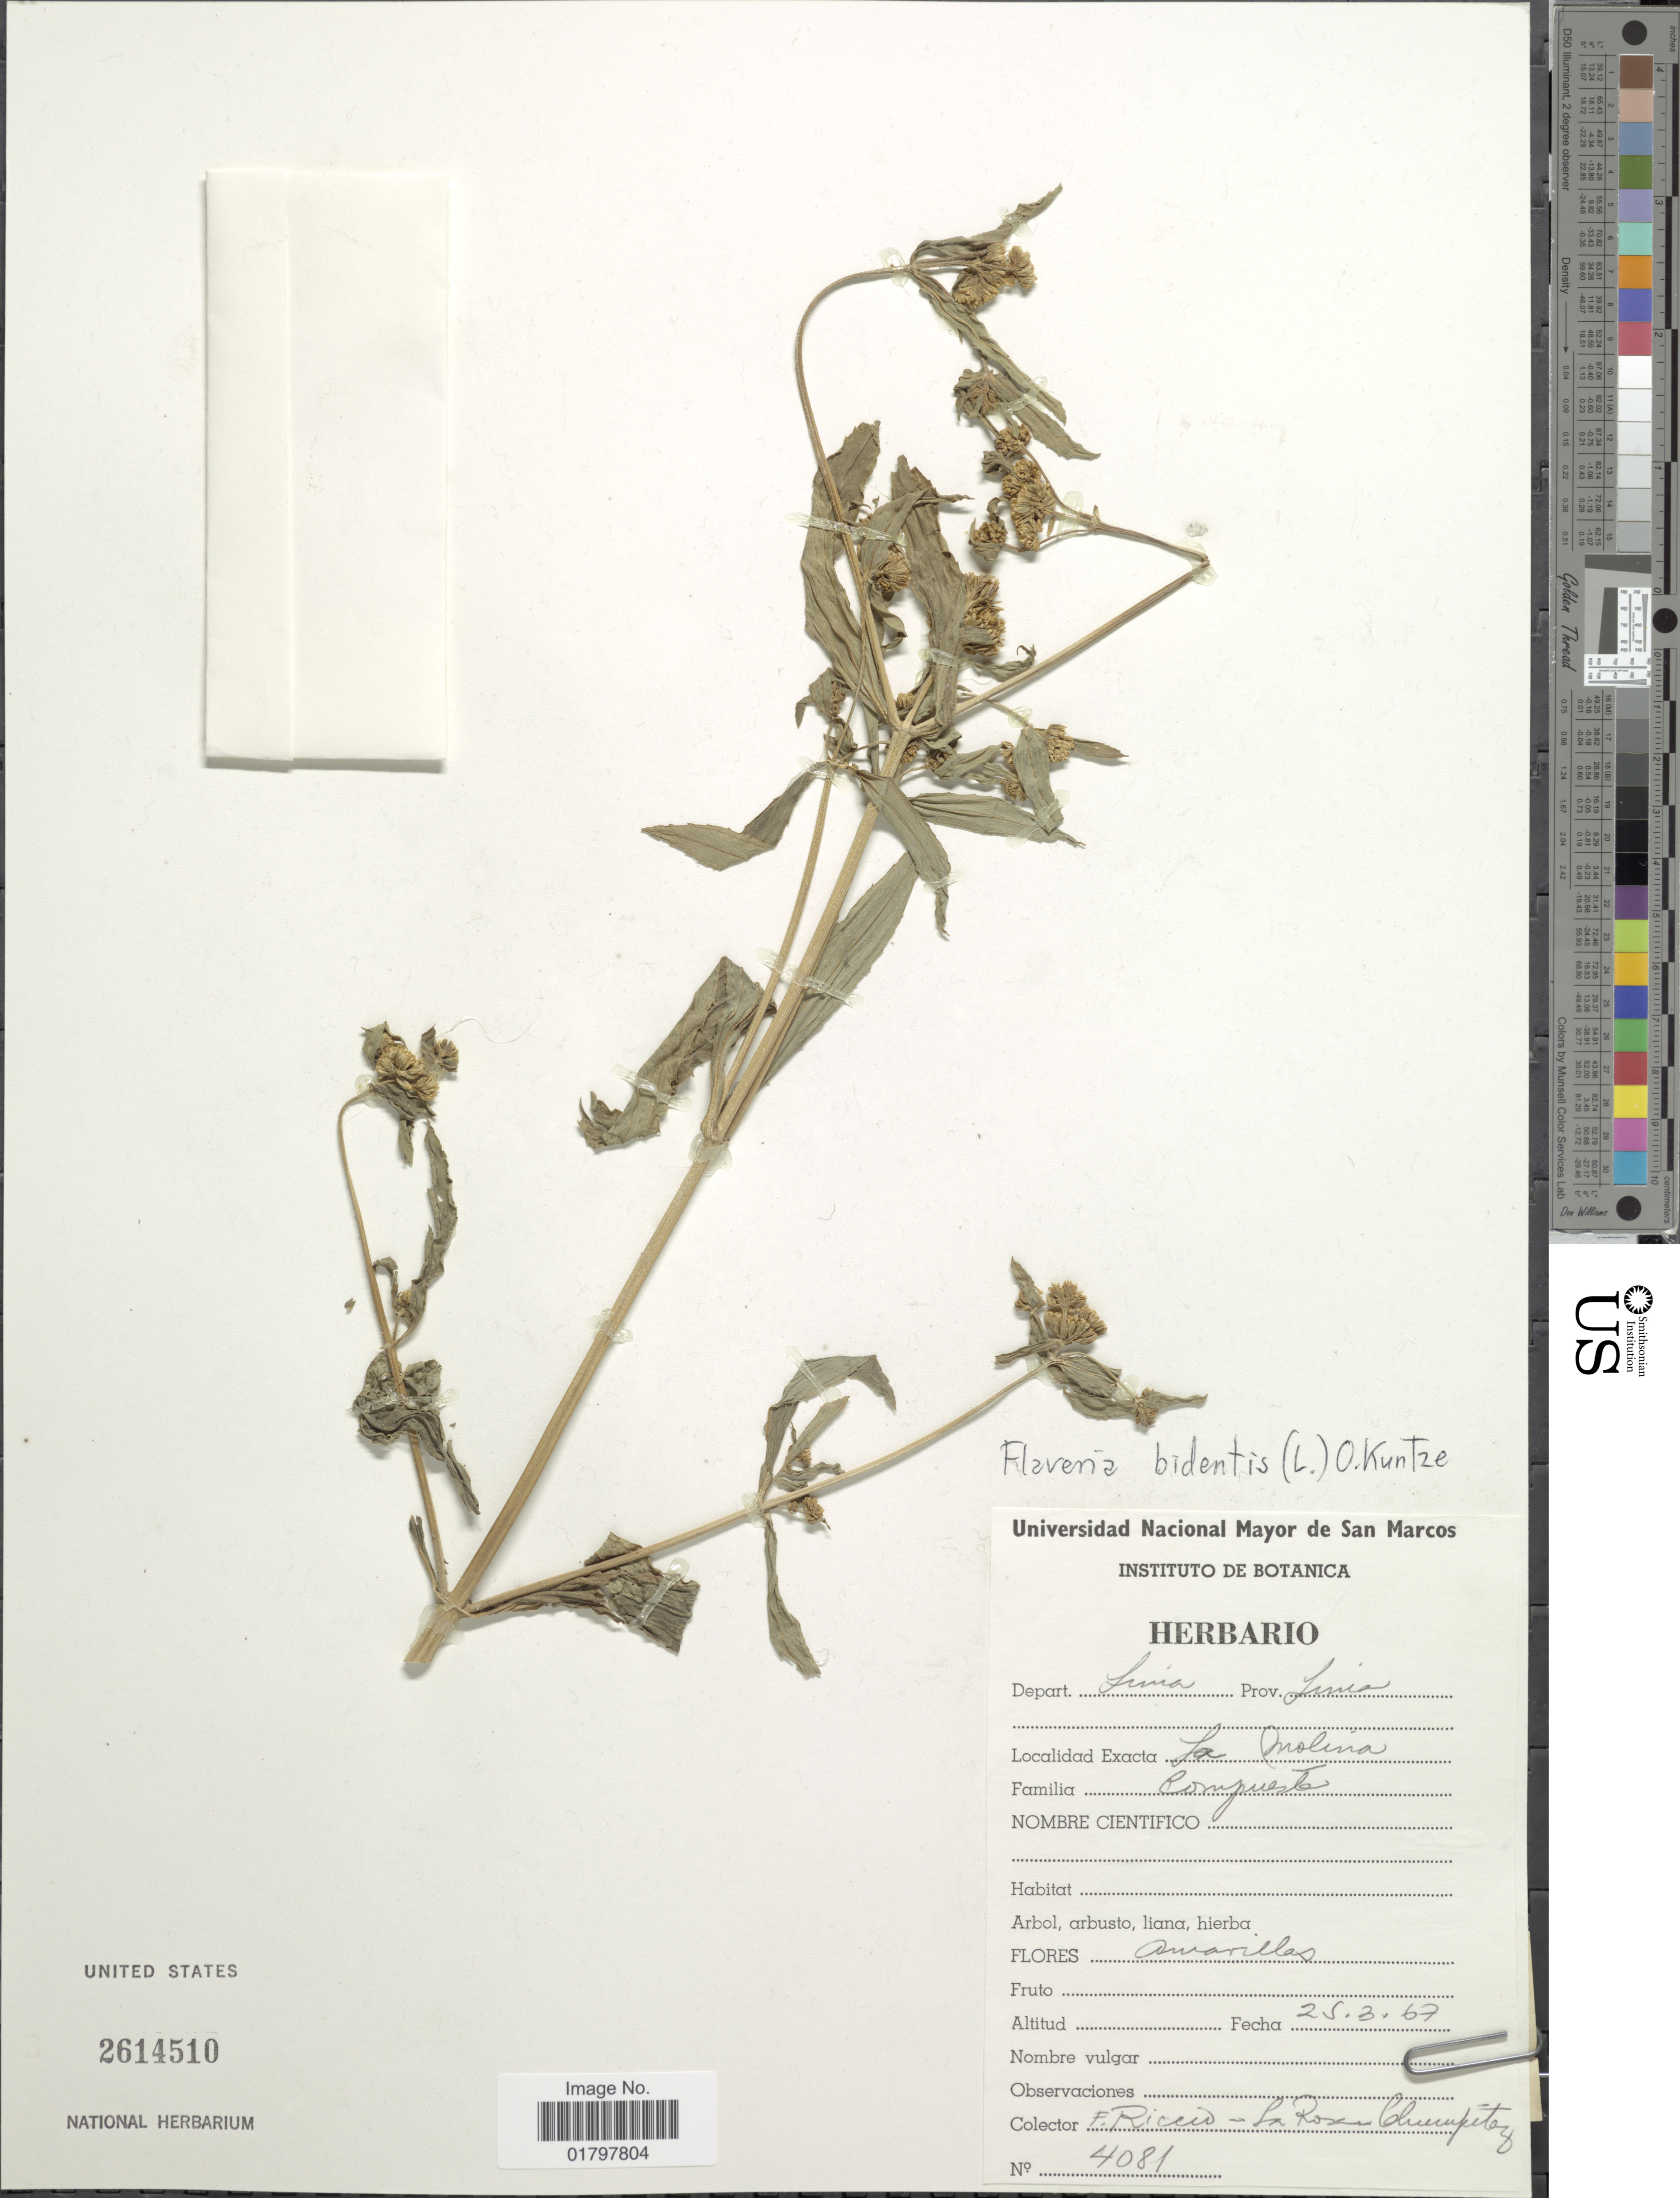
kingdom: Plantae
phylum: Tracheophyta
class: Magnoliopsida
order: Asterales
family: Asteraceae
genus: Flaveria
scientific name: Flaveria bidentis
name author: (L.) Kuntze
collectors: F. Riccio, -. La Rosa & Chumpitáz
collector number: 4081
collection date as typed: Transcribed d/m/y: 25/3/67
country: Peru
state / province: Lima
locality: Depart. Lima. Prov. Lima. La Molina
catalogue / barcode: US 2614510